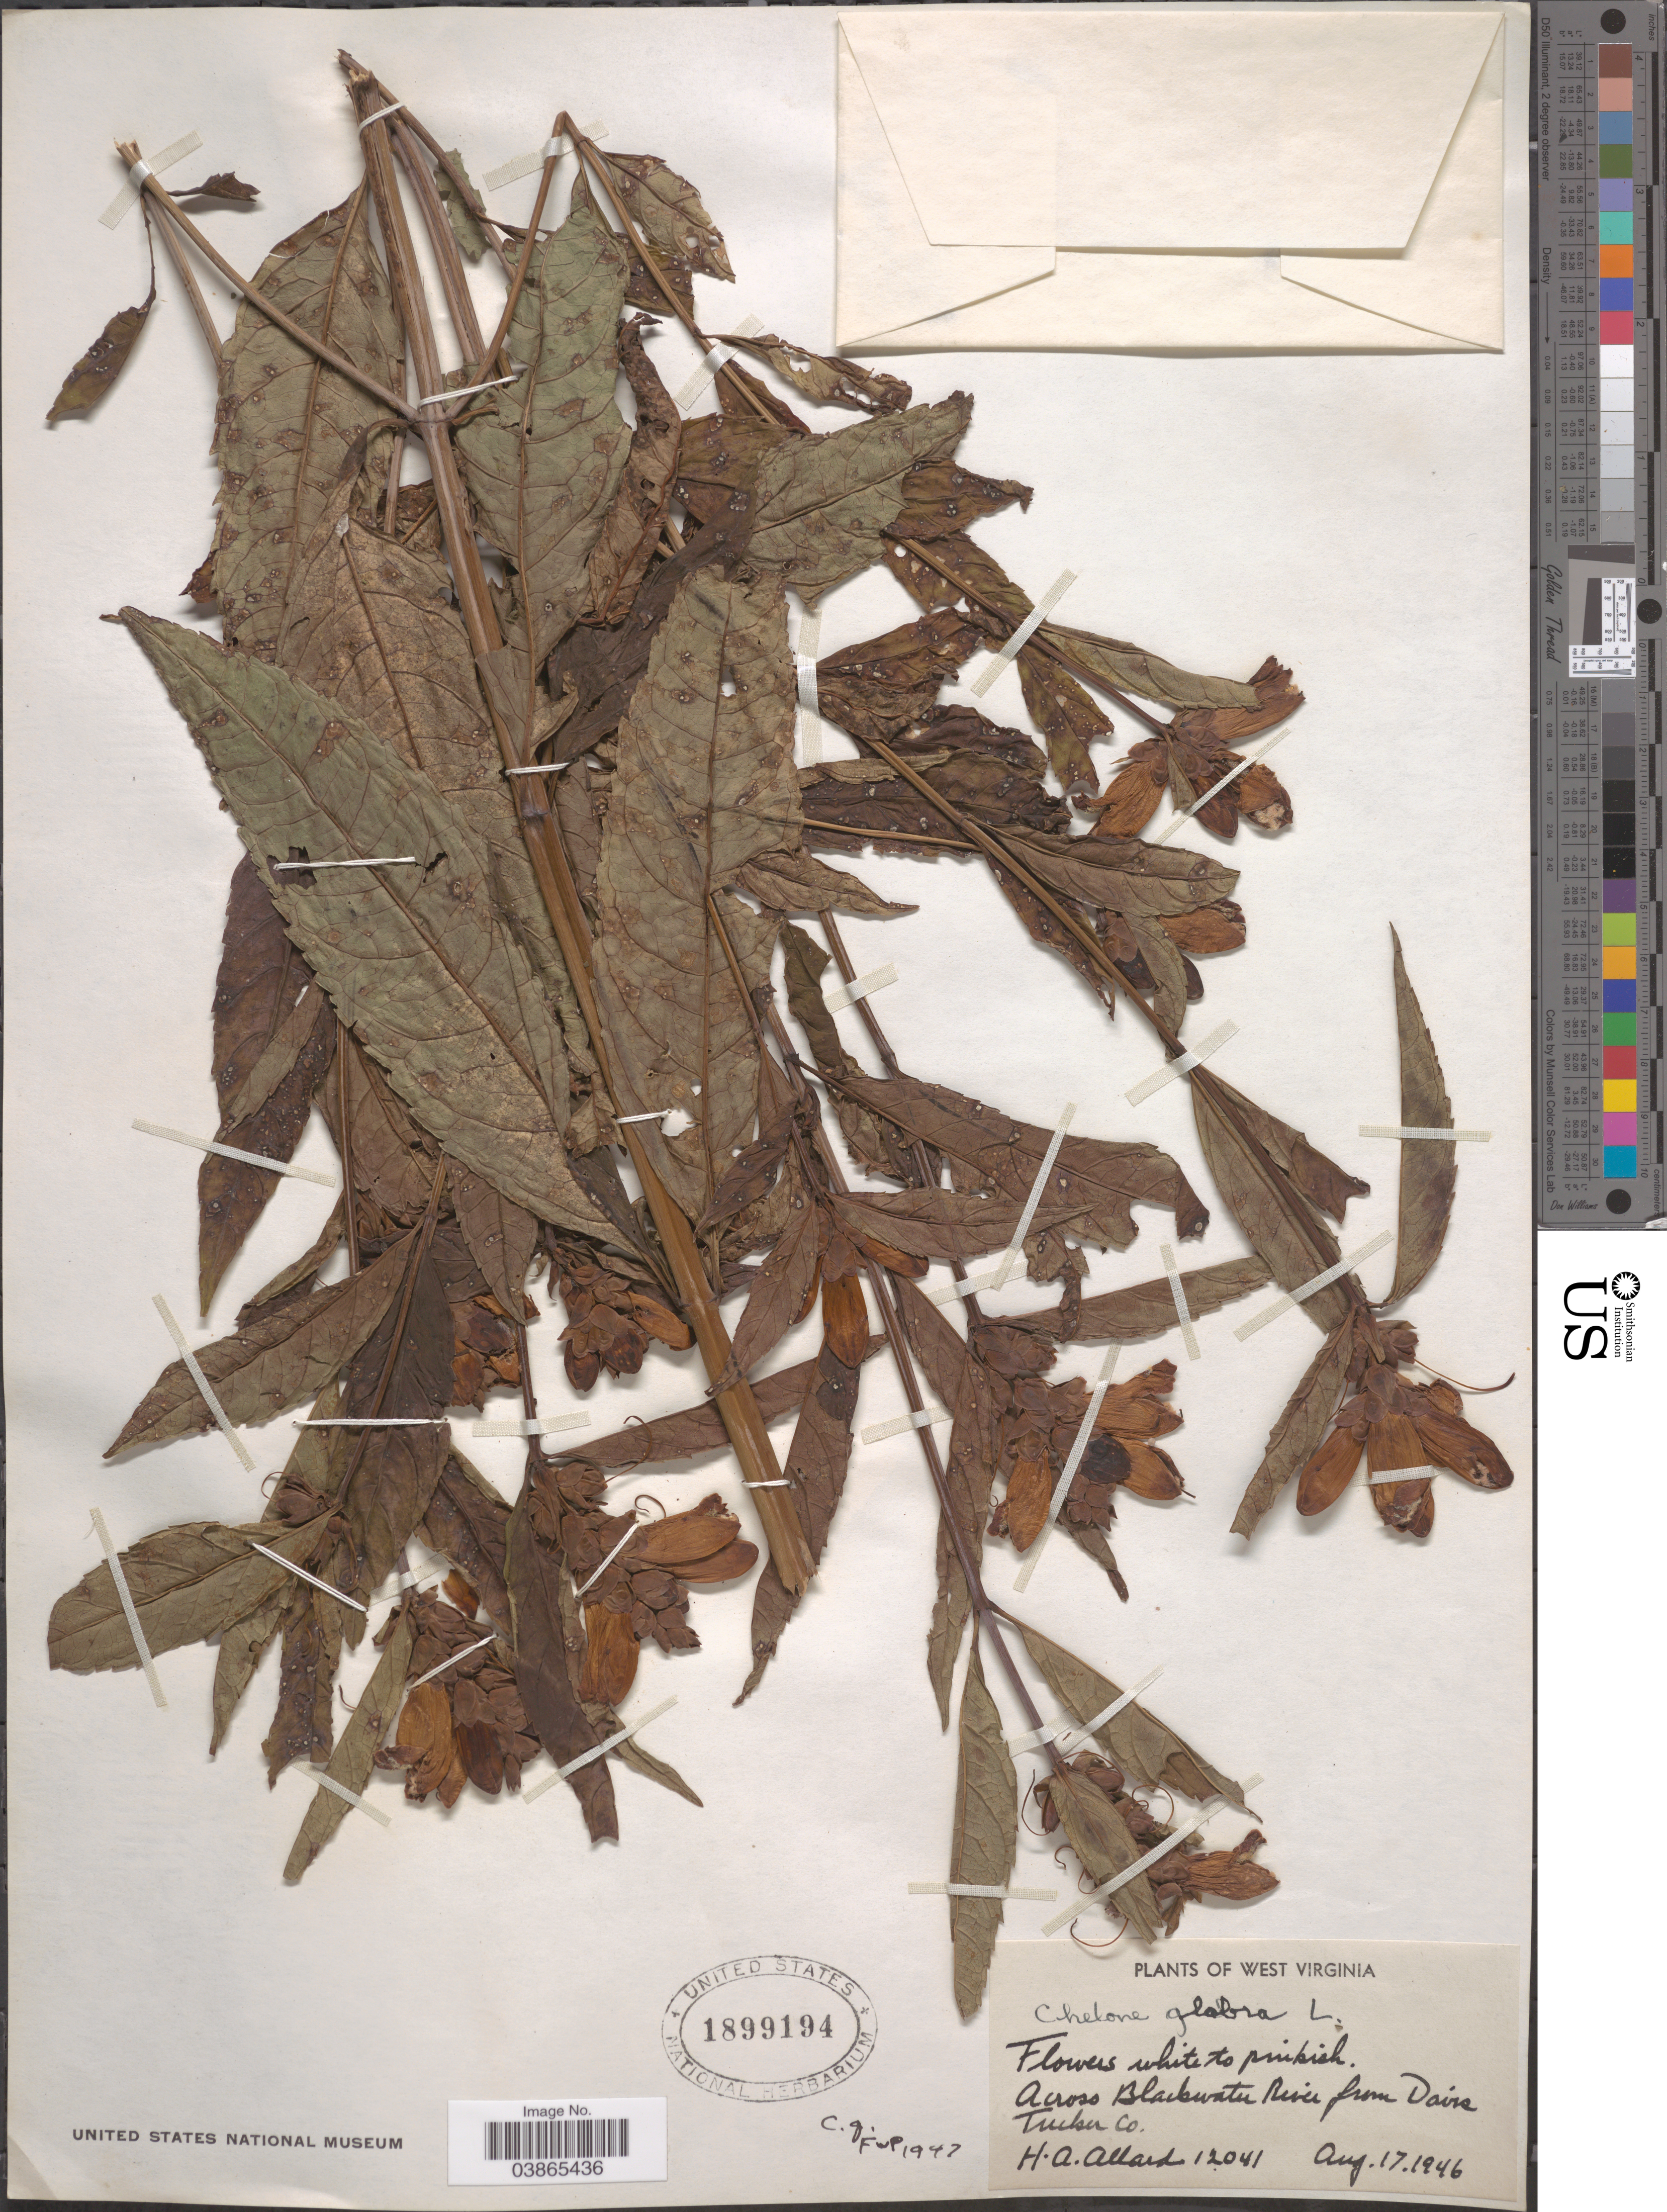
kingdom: Plantae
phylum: Tracheophyta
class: Magnoliopsida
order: Lamiales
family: Plantaginaceae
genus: Chelone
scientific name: Chelone glabra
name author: L.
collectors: H. A. Allard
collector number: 12041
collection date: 1946-08-17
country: United States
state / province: West Virginia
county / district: Tucker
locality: Across Blackwater River from Davis, Tucker Co.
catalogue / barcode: US 1899194